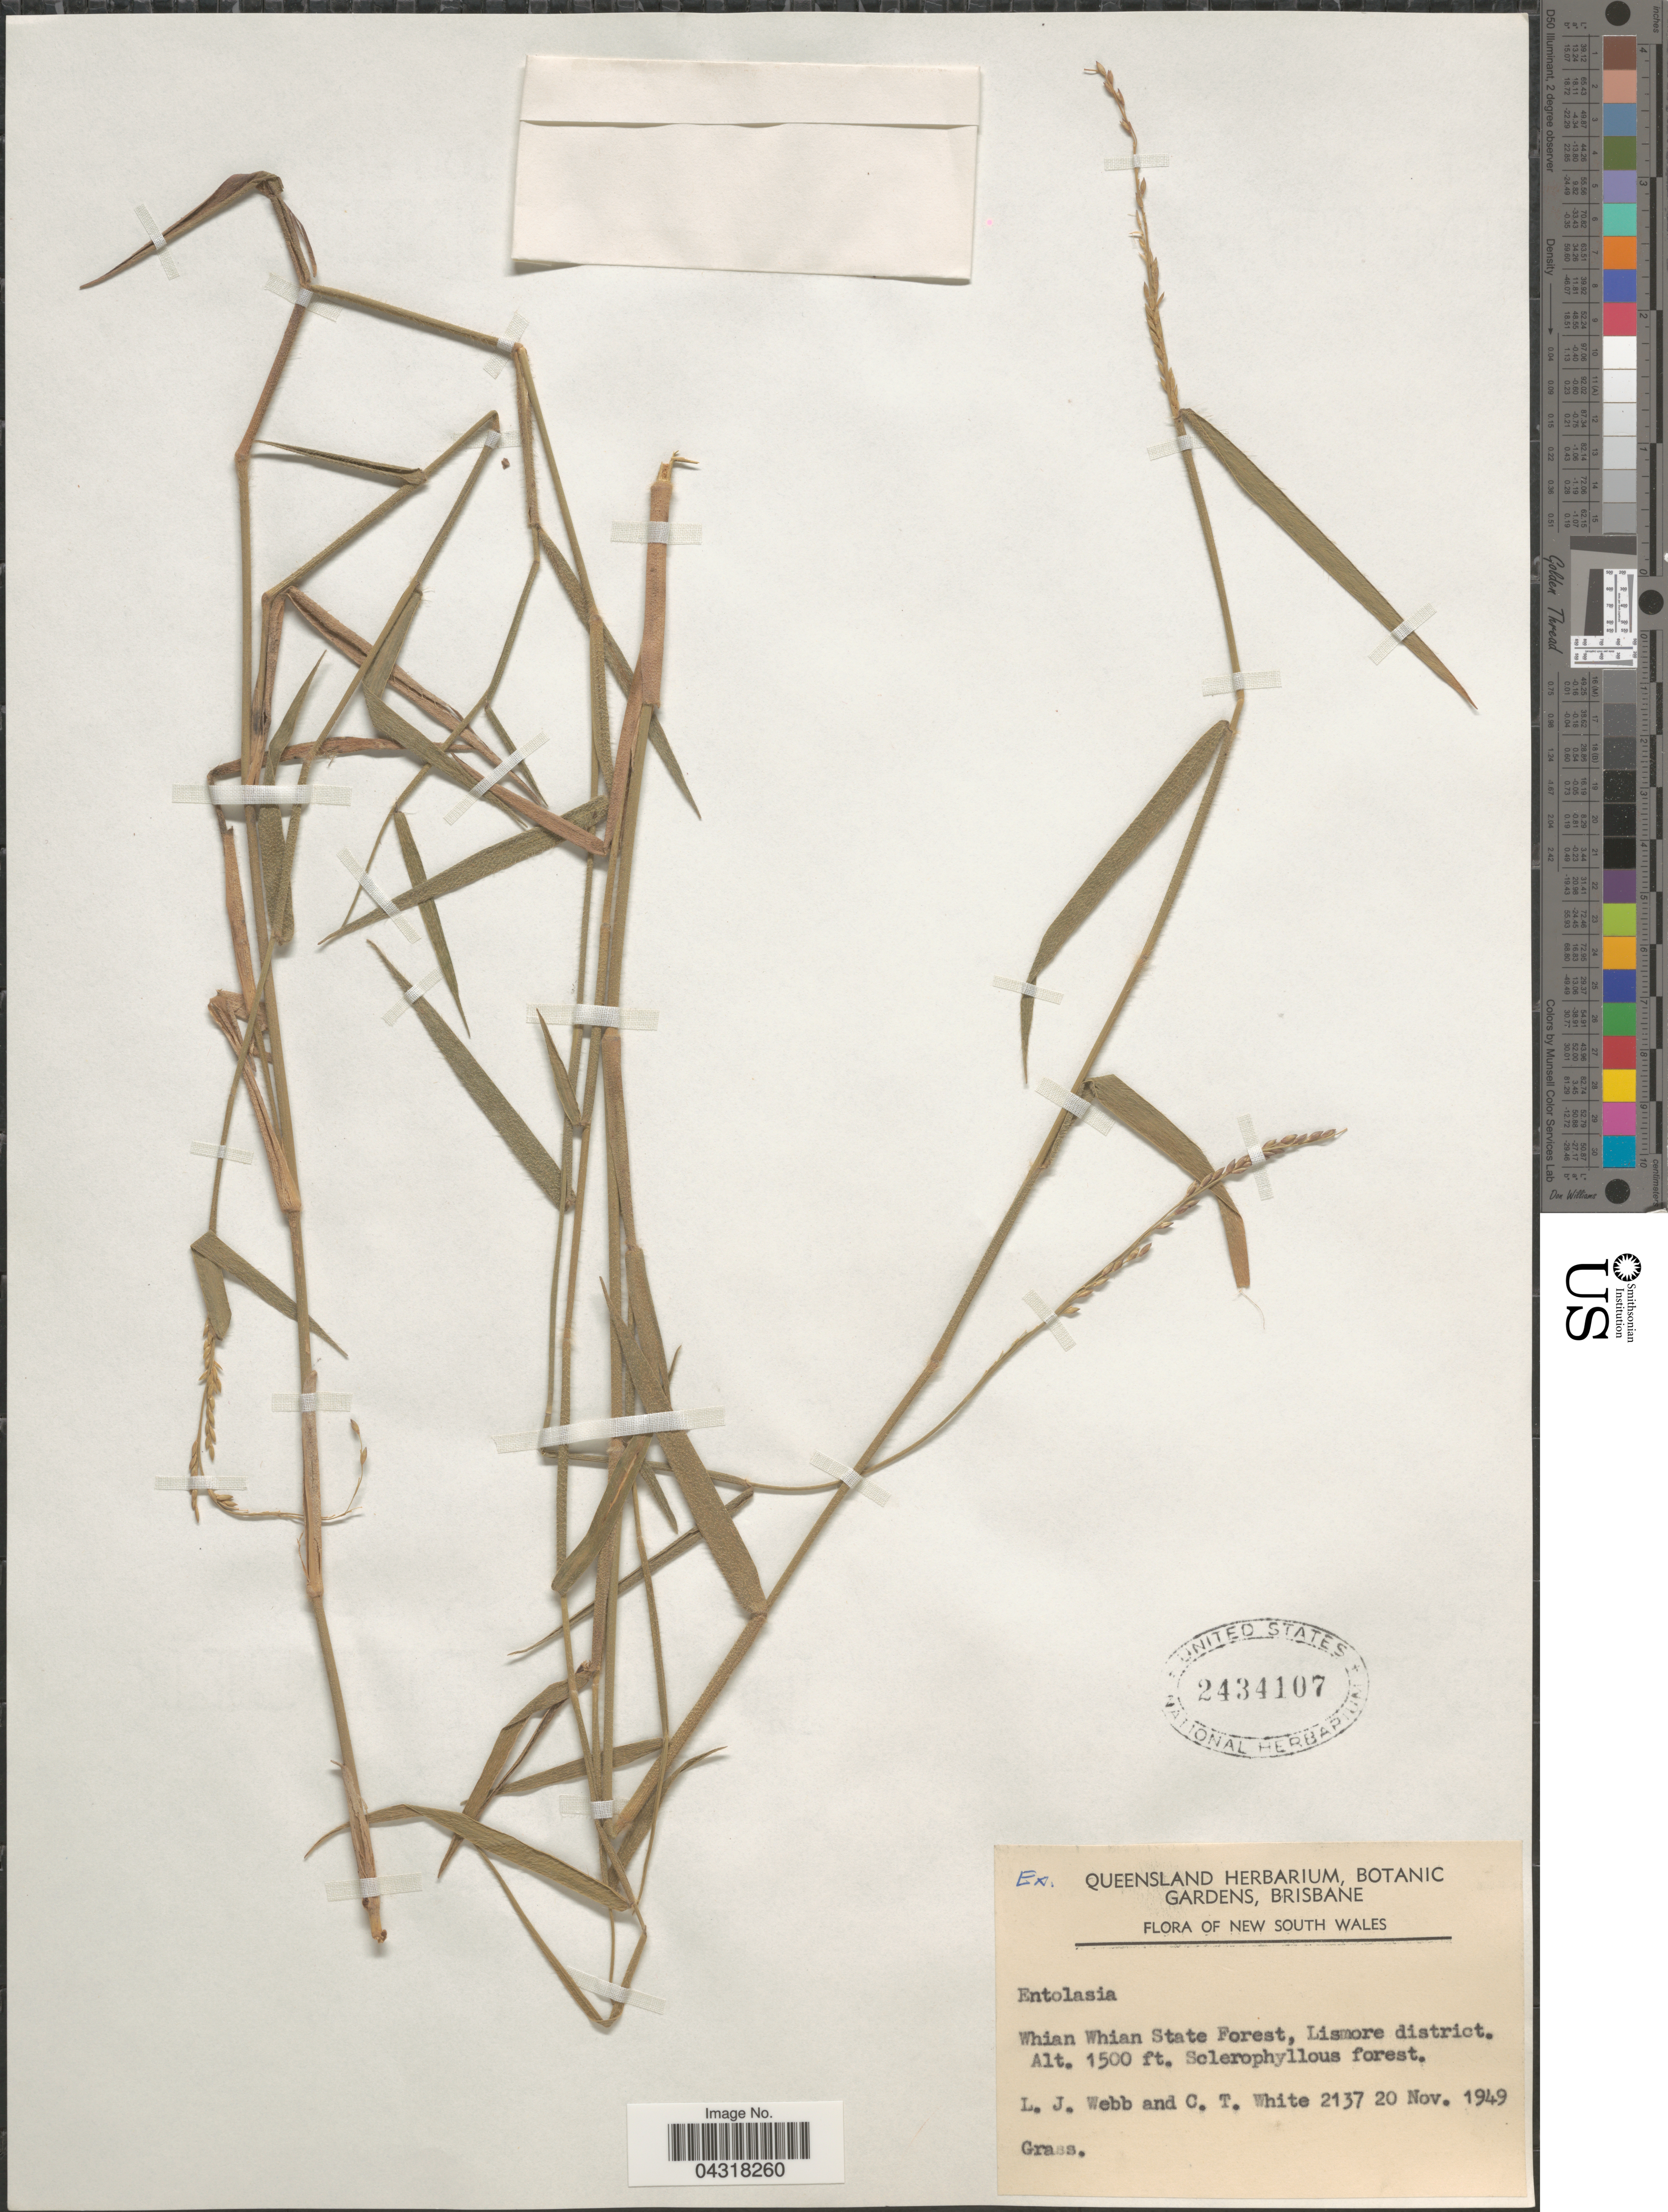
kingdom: Plantae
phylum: Tracheophyta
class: Liliopsida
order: Poales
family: Poaceae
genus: Entolasia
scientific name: Entolasia sp.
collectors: L. Webb & C. T. White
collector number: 2137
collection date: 1949-11-20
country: Australia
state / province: New South Wales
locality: Whian Whian State Forest, Lismore district.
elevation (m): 457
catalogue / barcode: US 2434107